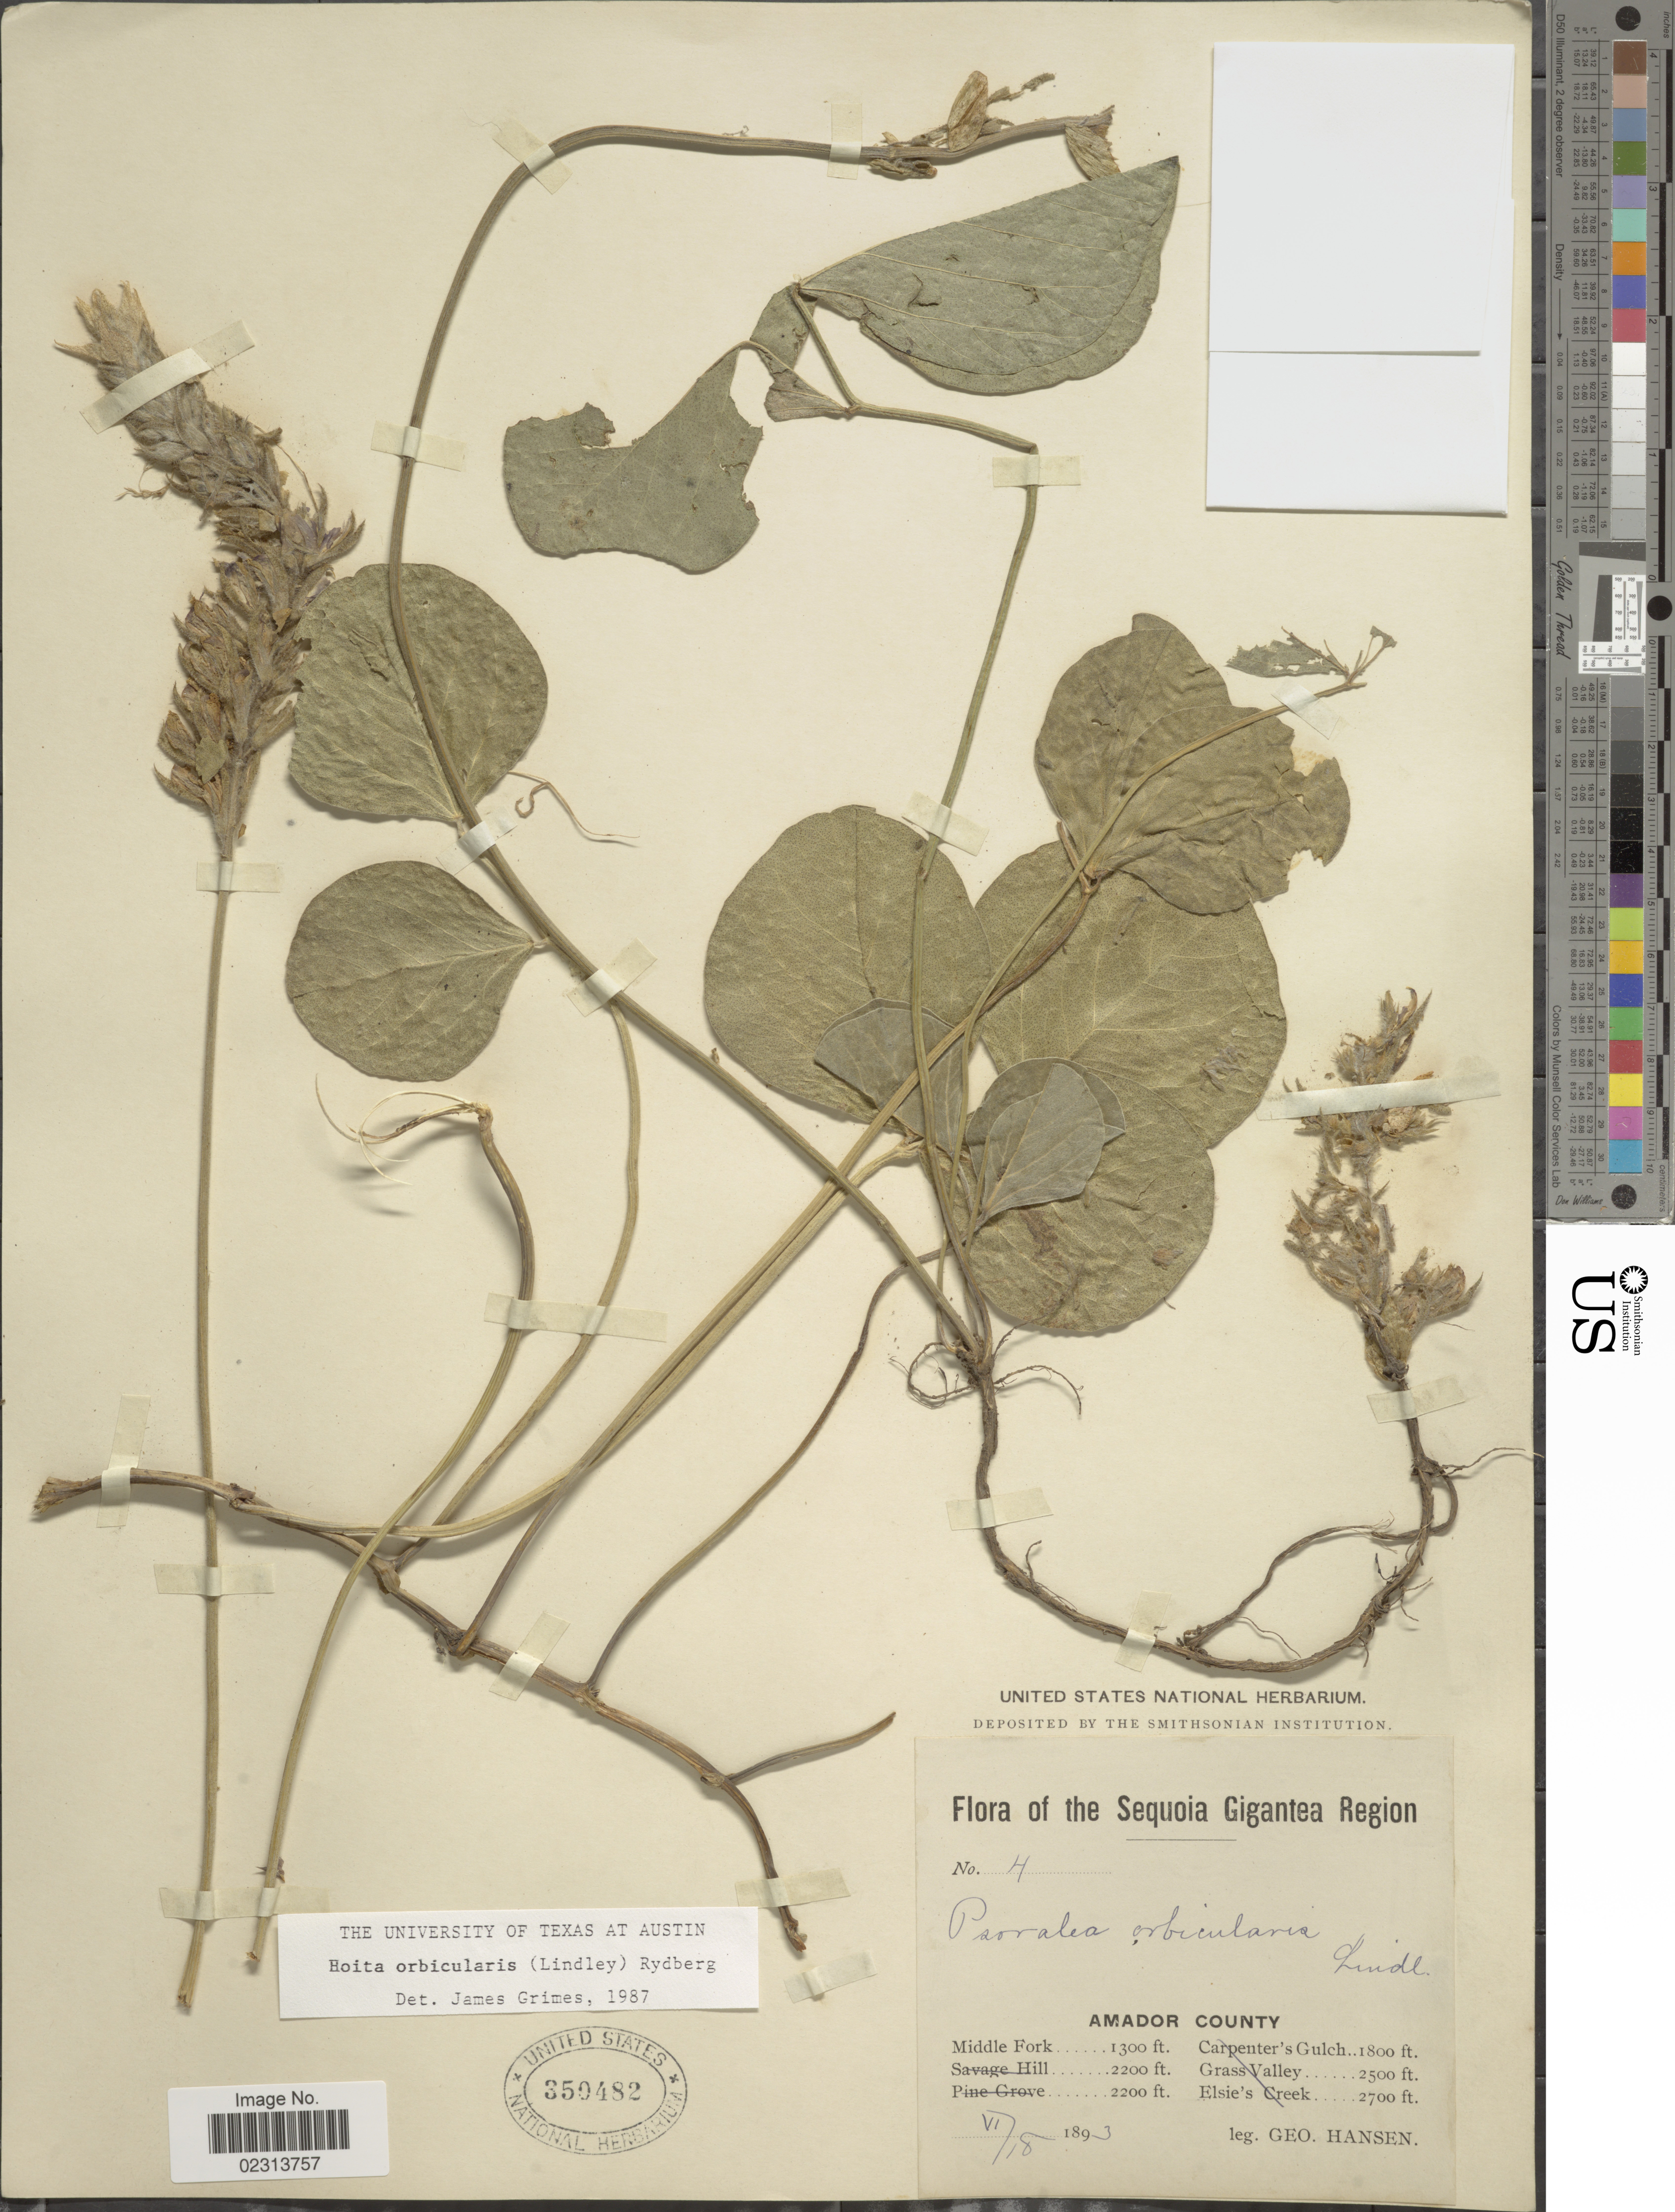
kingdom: Plantae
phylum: Tracheophyta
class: Magnoliopsida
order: Fabales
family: Fabaceae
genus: Hoita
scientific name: Hoita orbicularis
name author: (Lindl.) Rydb.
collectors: G. Hansen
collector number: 4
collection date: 1893-06-18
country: United States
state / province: California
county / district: Amador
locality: Sequoia Gigantea Region, Amador County, Middle Fork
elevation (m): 396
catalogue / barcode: US 350482